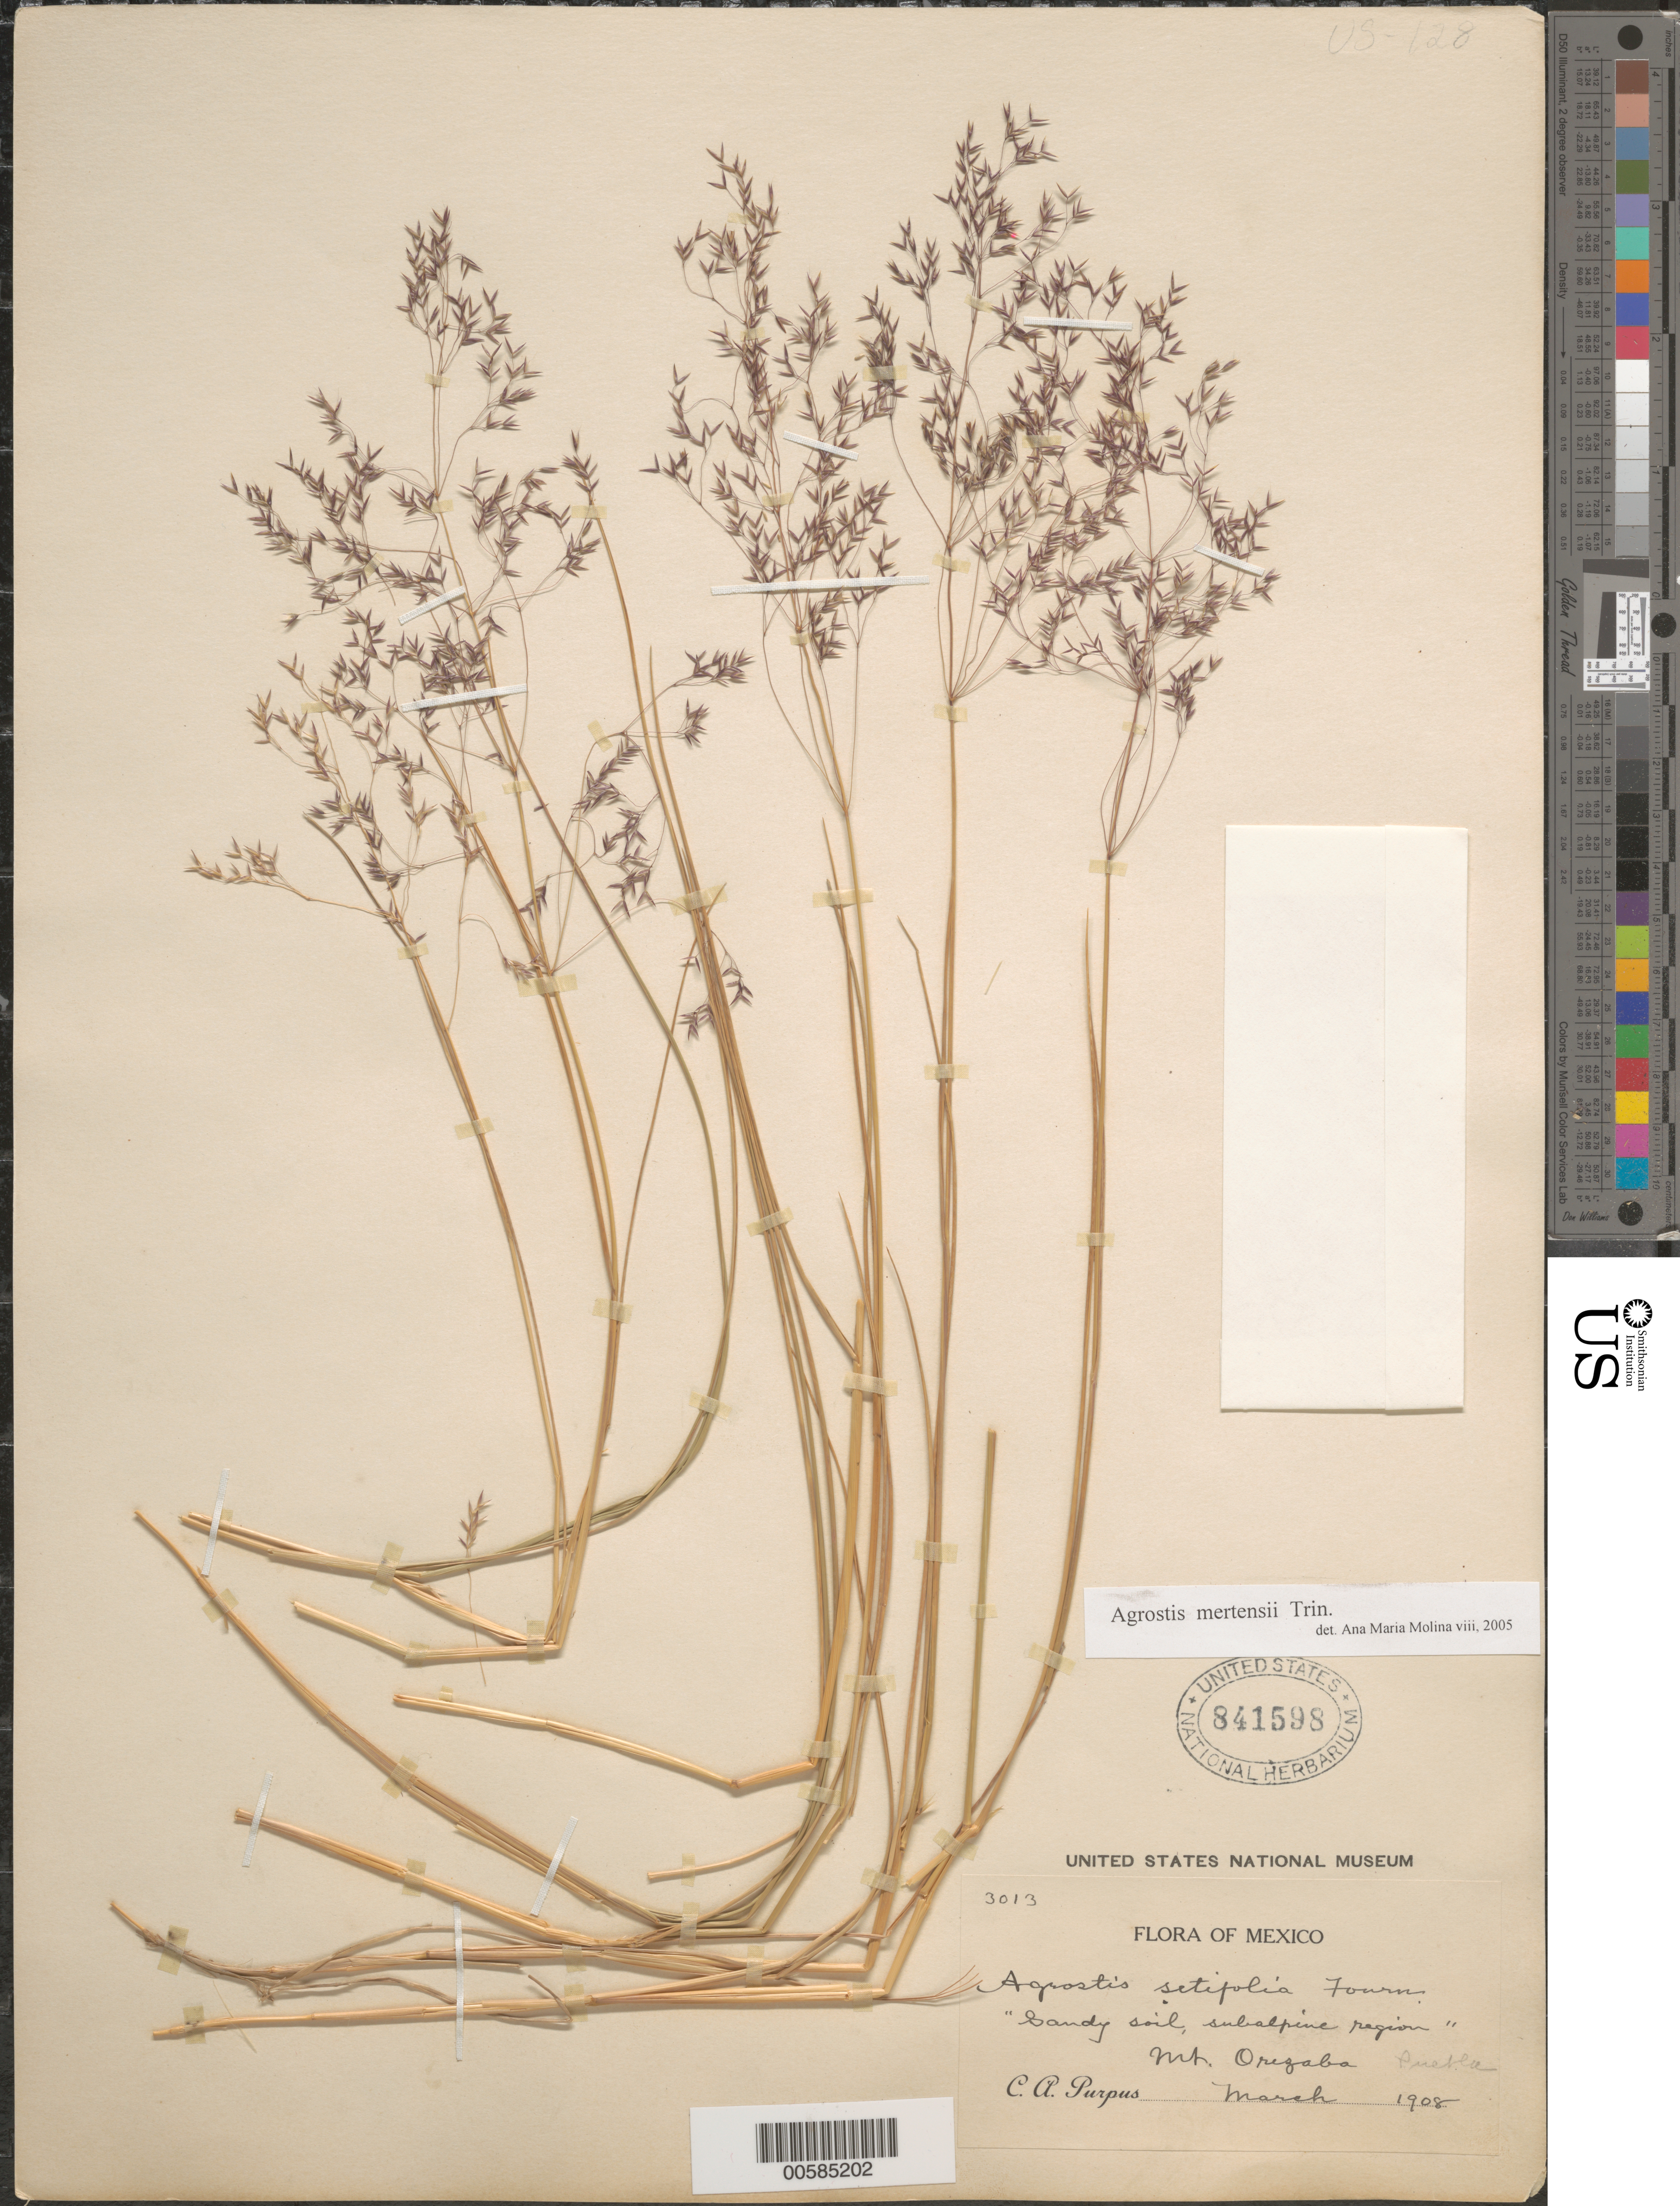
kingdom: Plantae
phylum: Tracheophyta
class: Liliopsida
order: Poales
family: Poaceae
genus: Agrostis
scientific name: Agrostis mertensii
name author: Trin.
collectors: C. A. Purpus et al.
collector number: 3013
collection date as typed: Mar 1908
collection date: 1908-03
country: Mexico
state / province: Veracruz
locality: Mt Orizaba.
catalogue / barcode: US 841598